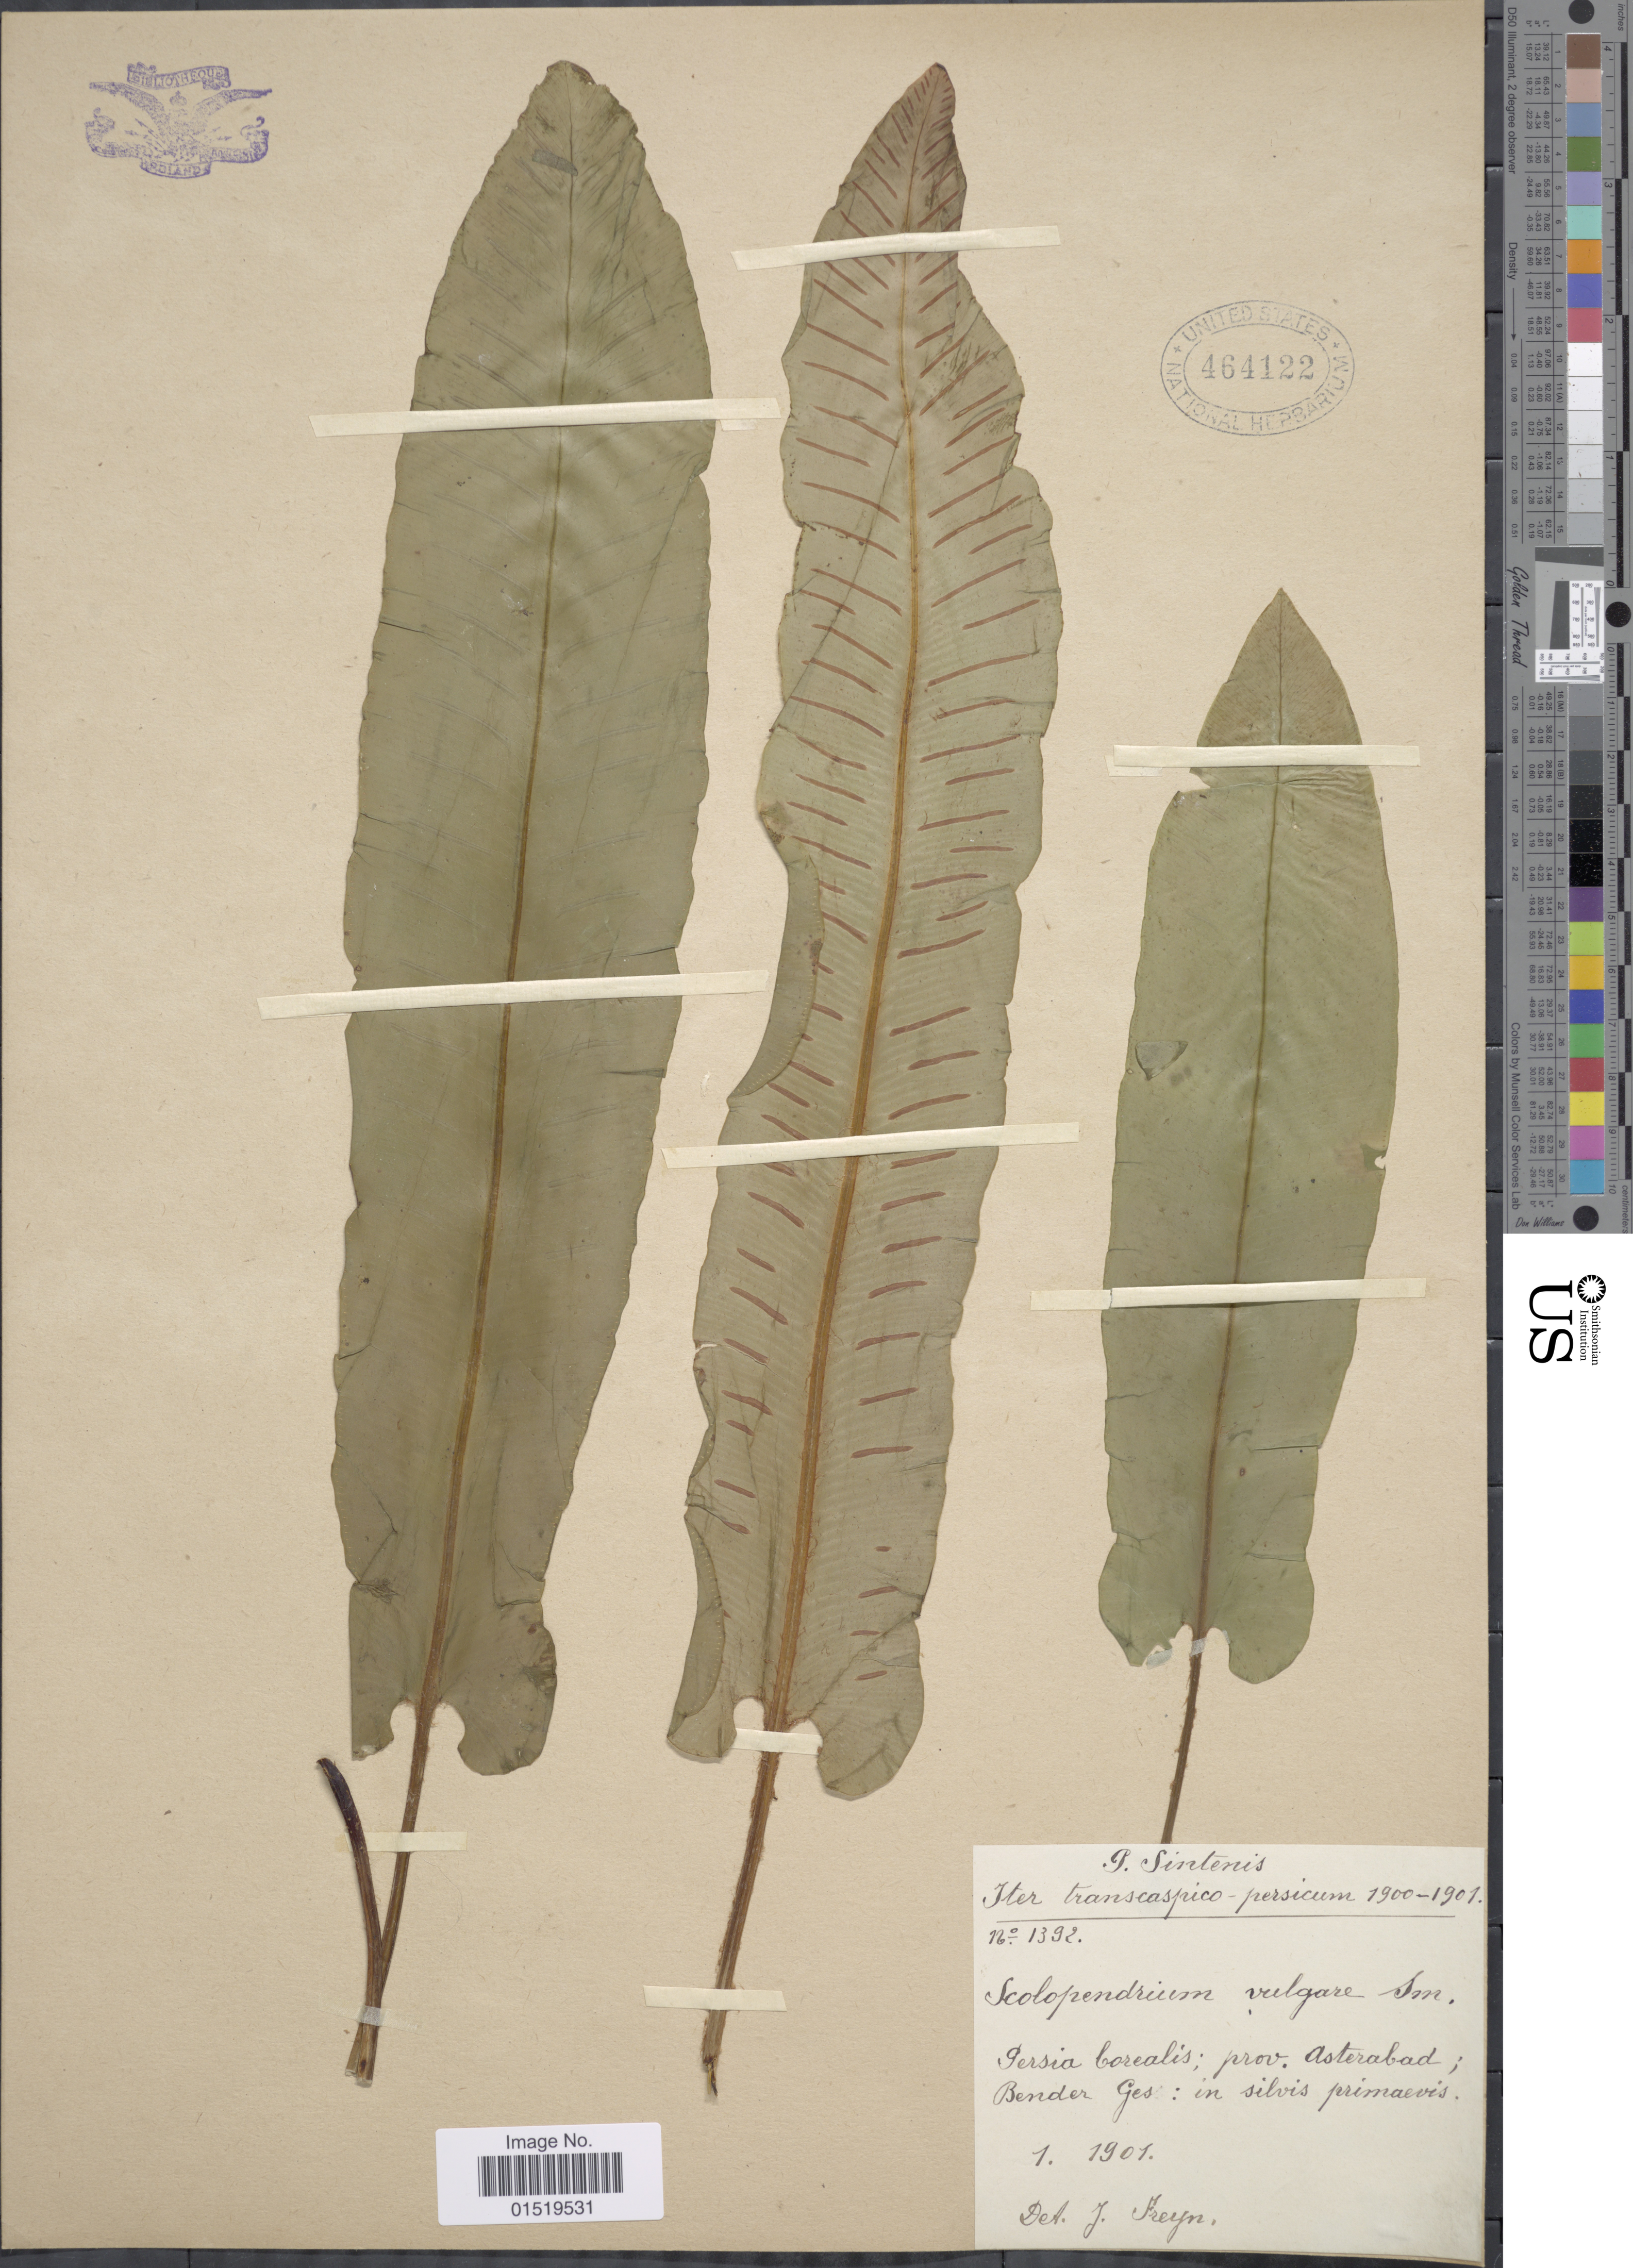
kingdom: Plantae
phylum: Tracheophyta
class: Polypodiopsida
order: Polypodiales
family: Aspleniaceae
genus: Asplenium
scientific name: Asplenium scolopendrium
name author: Sm.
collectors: P. Sintenis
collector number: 1392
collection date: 1901-01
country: Iran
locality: Persia borealis; prov. Asterbad; Bender Ges: in silvis primaevis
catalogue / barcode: US 464122